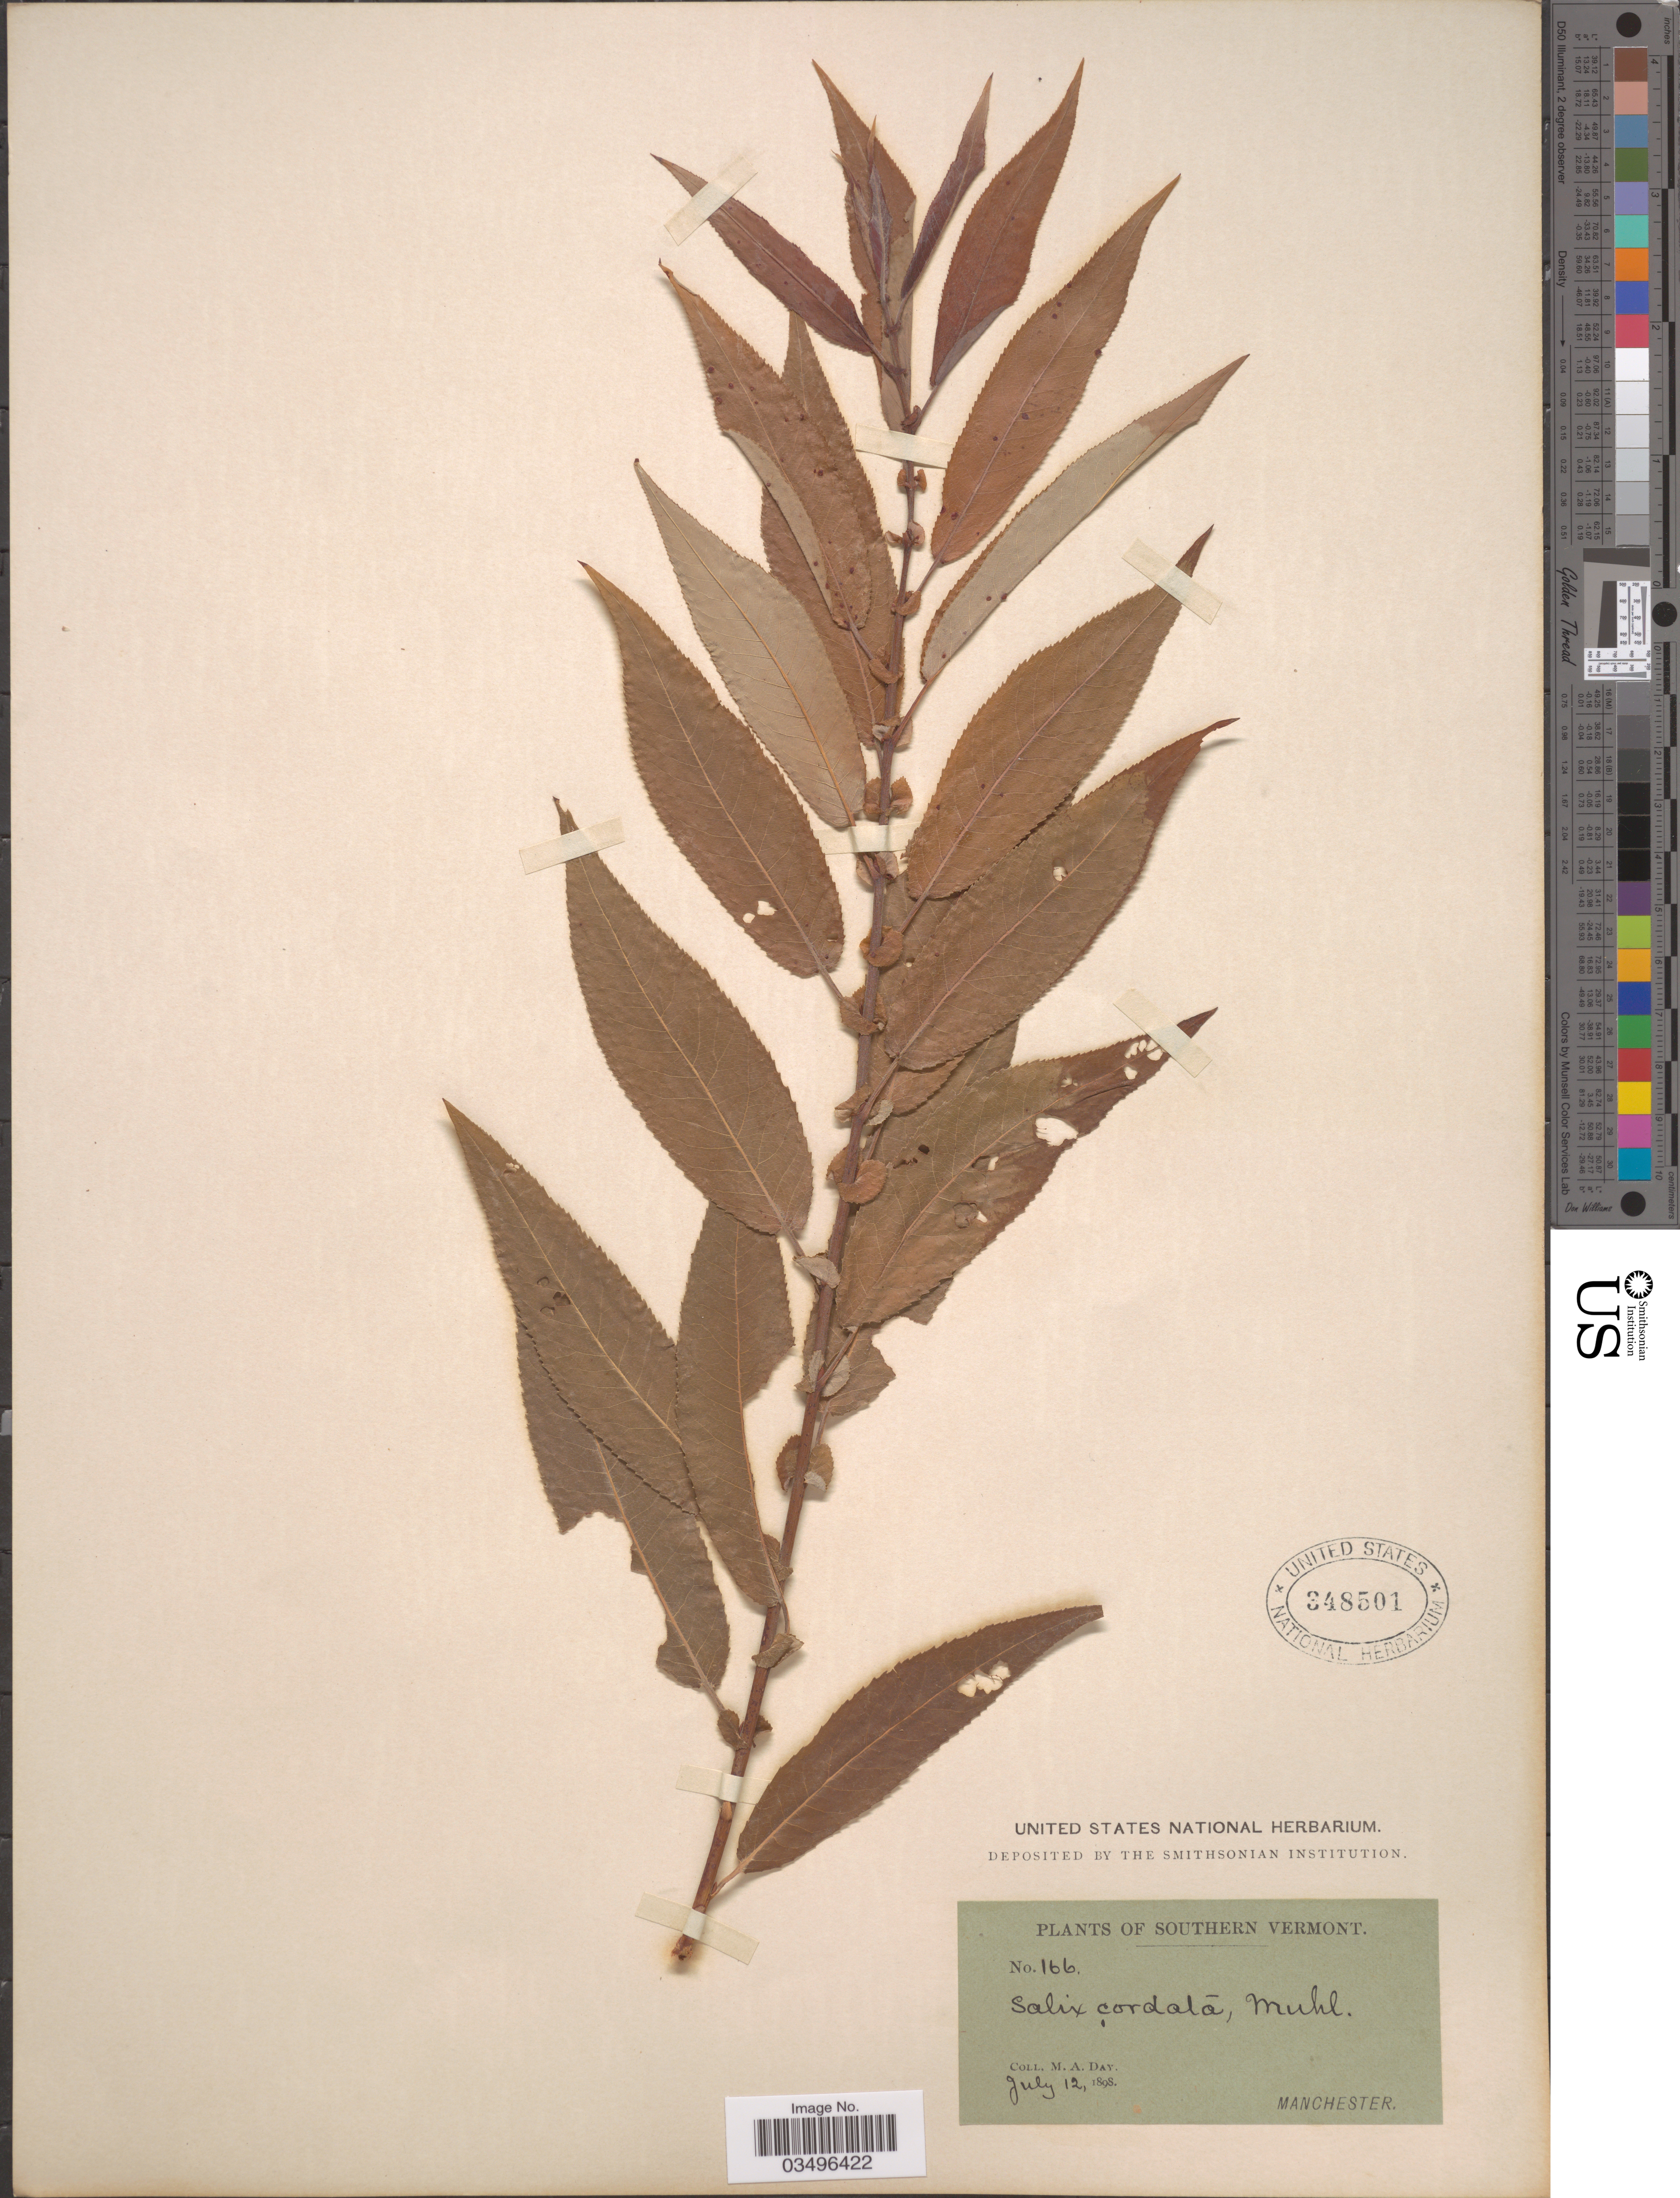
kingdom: Plantae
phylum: Tracheophyta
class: Magnoliopsida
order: Malpighiales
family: Salicaceae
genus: Salix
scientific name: Salix cordata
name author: Michx.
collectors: M. Day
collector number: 166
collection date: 1898-07-12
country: United States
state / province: Vermont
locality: Southern Vermont. Manchester.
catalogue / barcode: US 348501